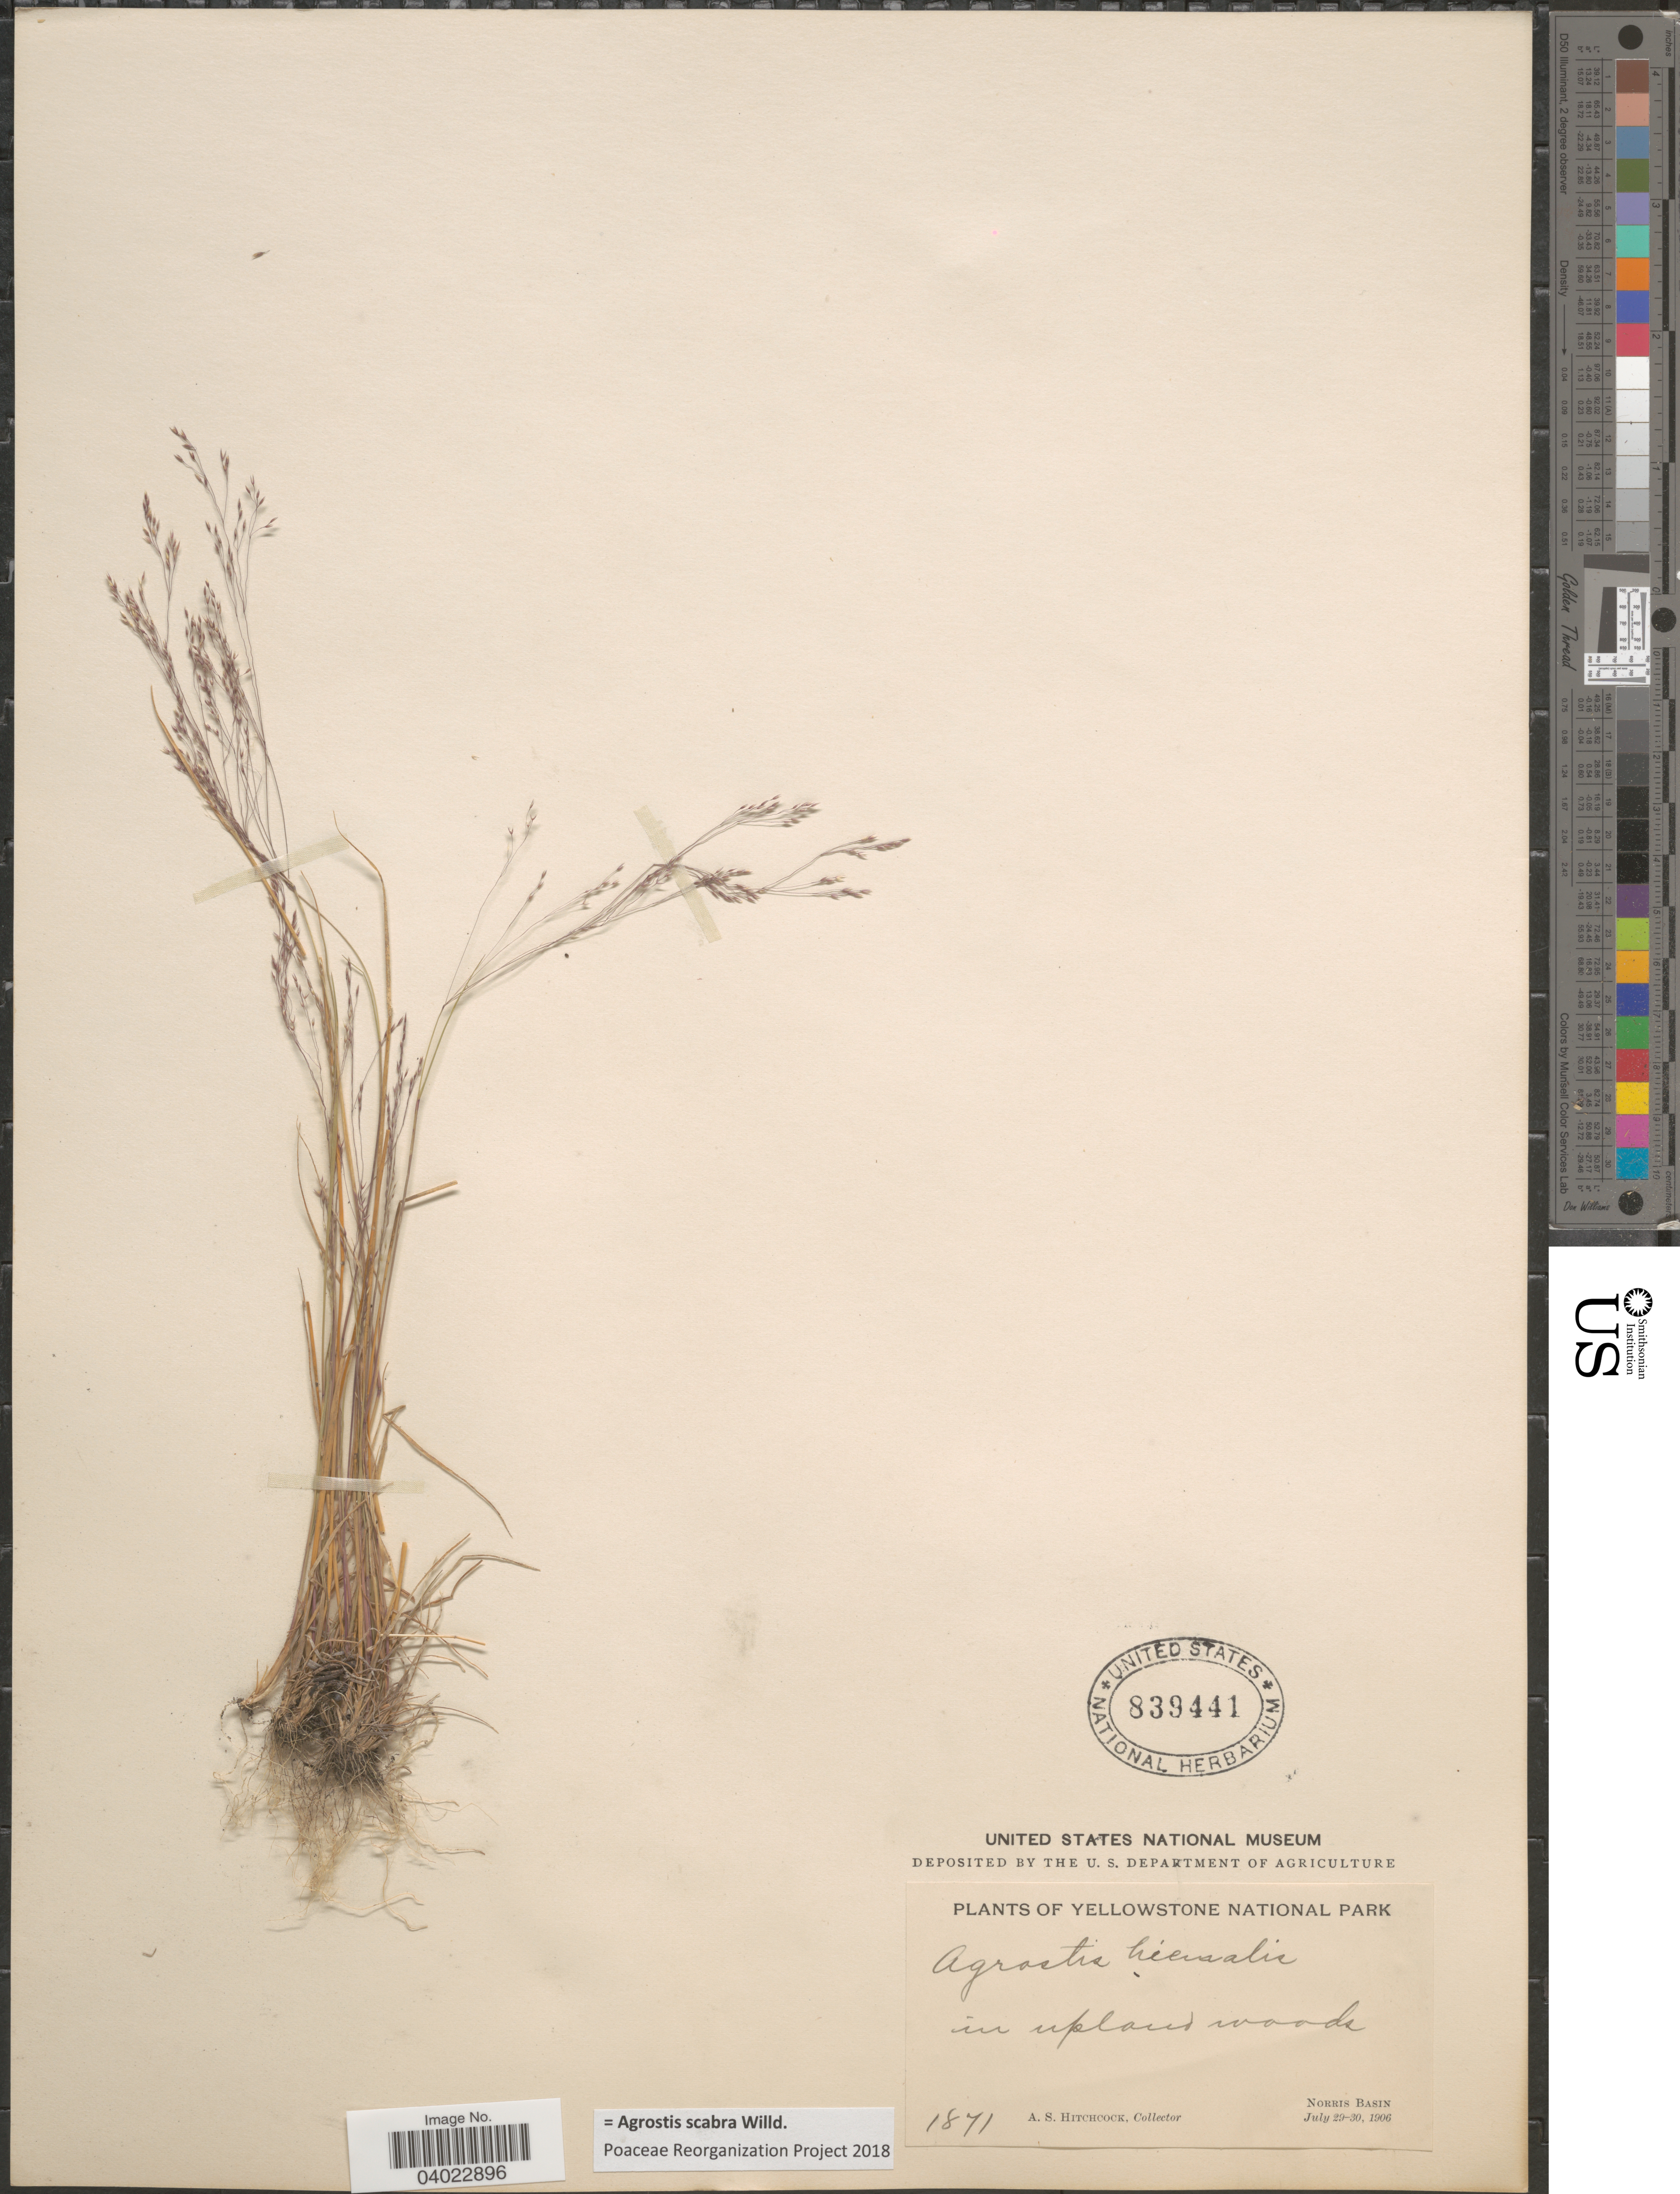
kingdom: Plantae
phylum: Tracheophyta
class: Liliopsida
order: Poales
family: Poaceae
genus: Agrostis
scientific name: Agrostis scabra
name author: Willd.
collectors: A. S. Hitchcock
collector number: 1871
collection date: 1906-07-29/1906-07-30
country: United States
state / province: Wyoming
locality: Yellowstone National Park. Norris Basin.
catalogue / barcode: US 839441